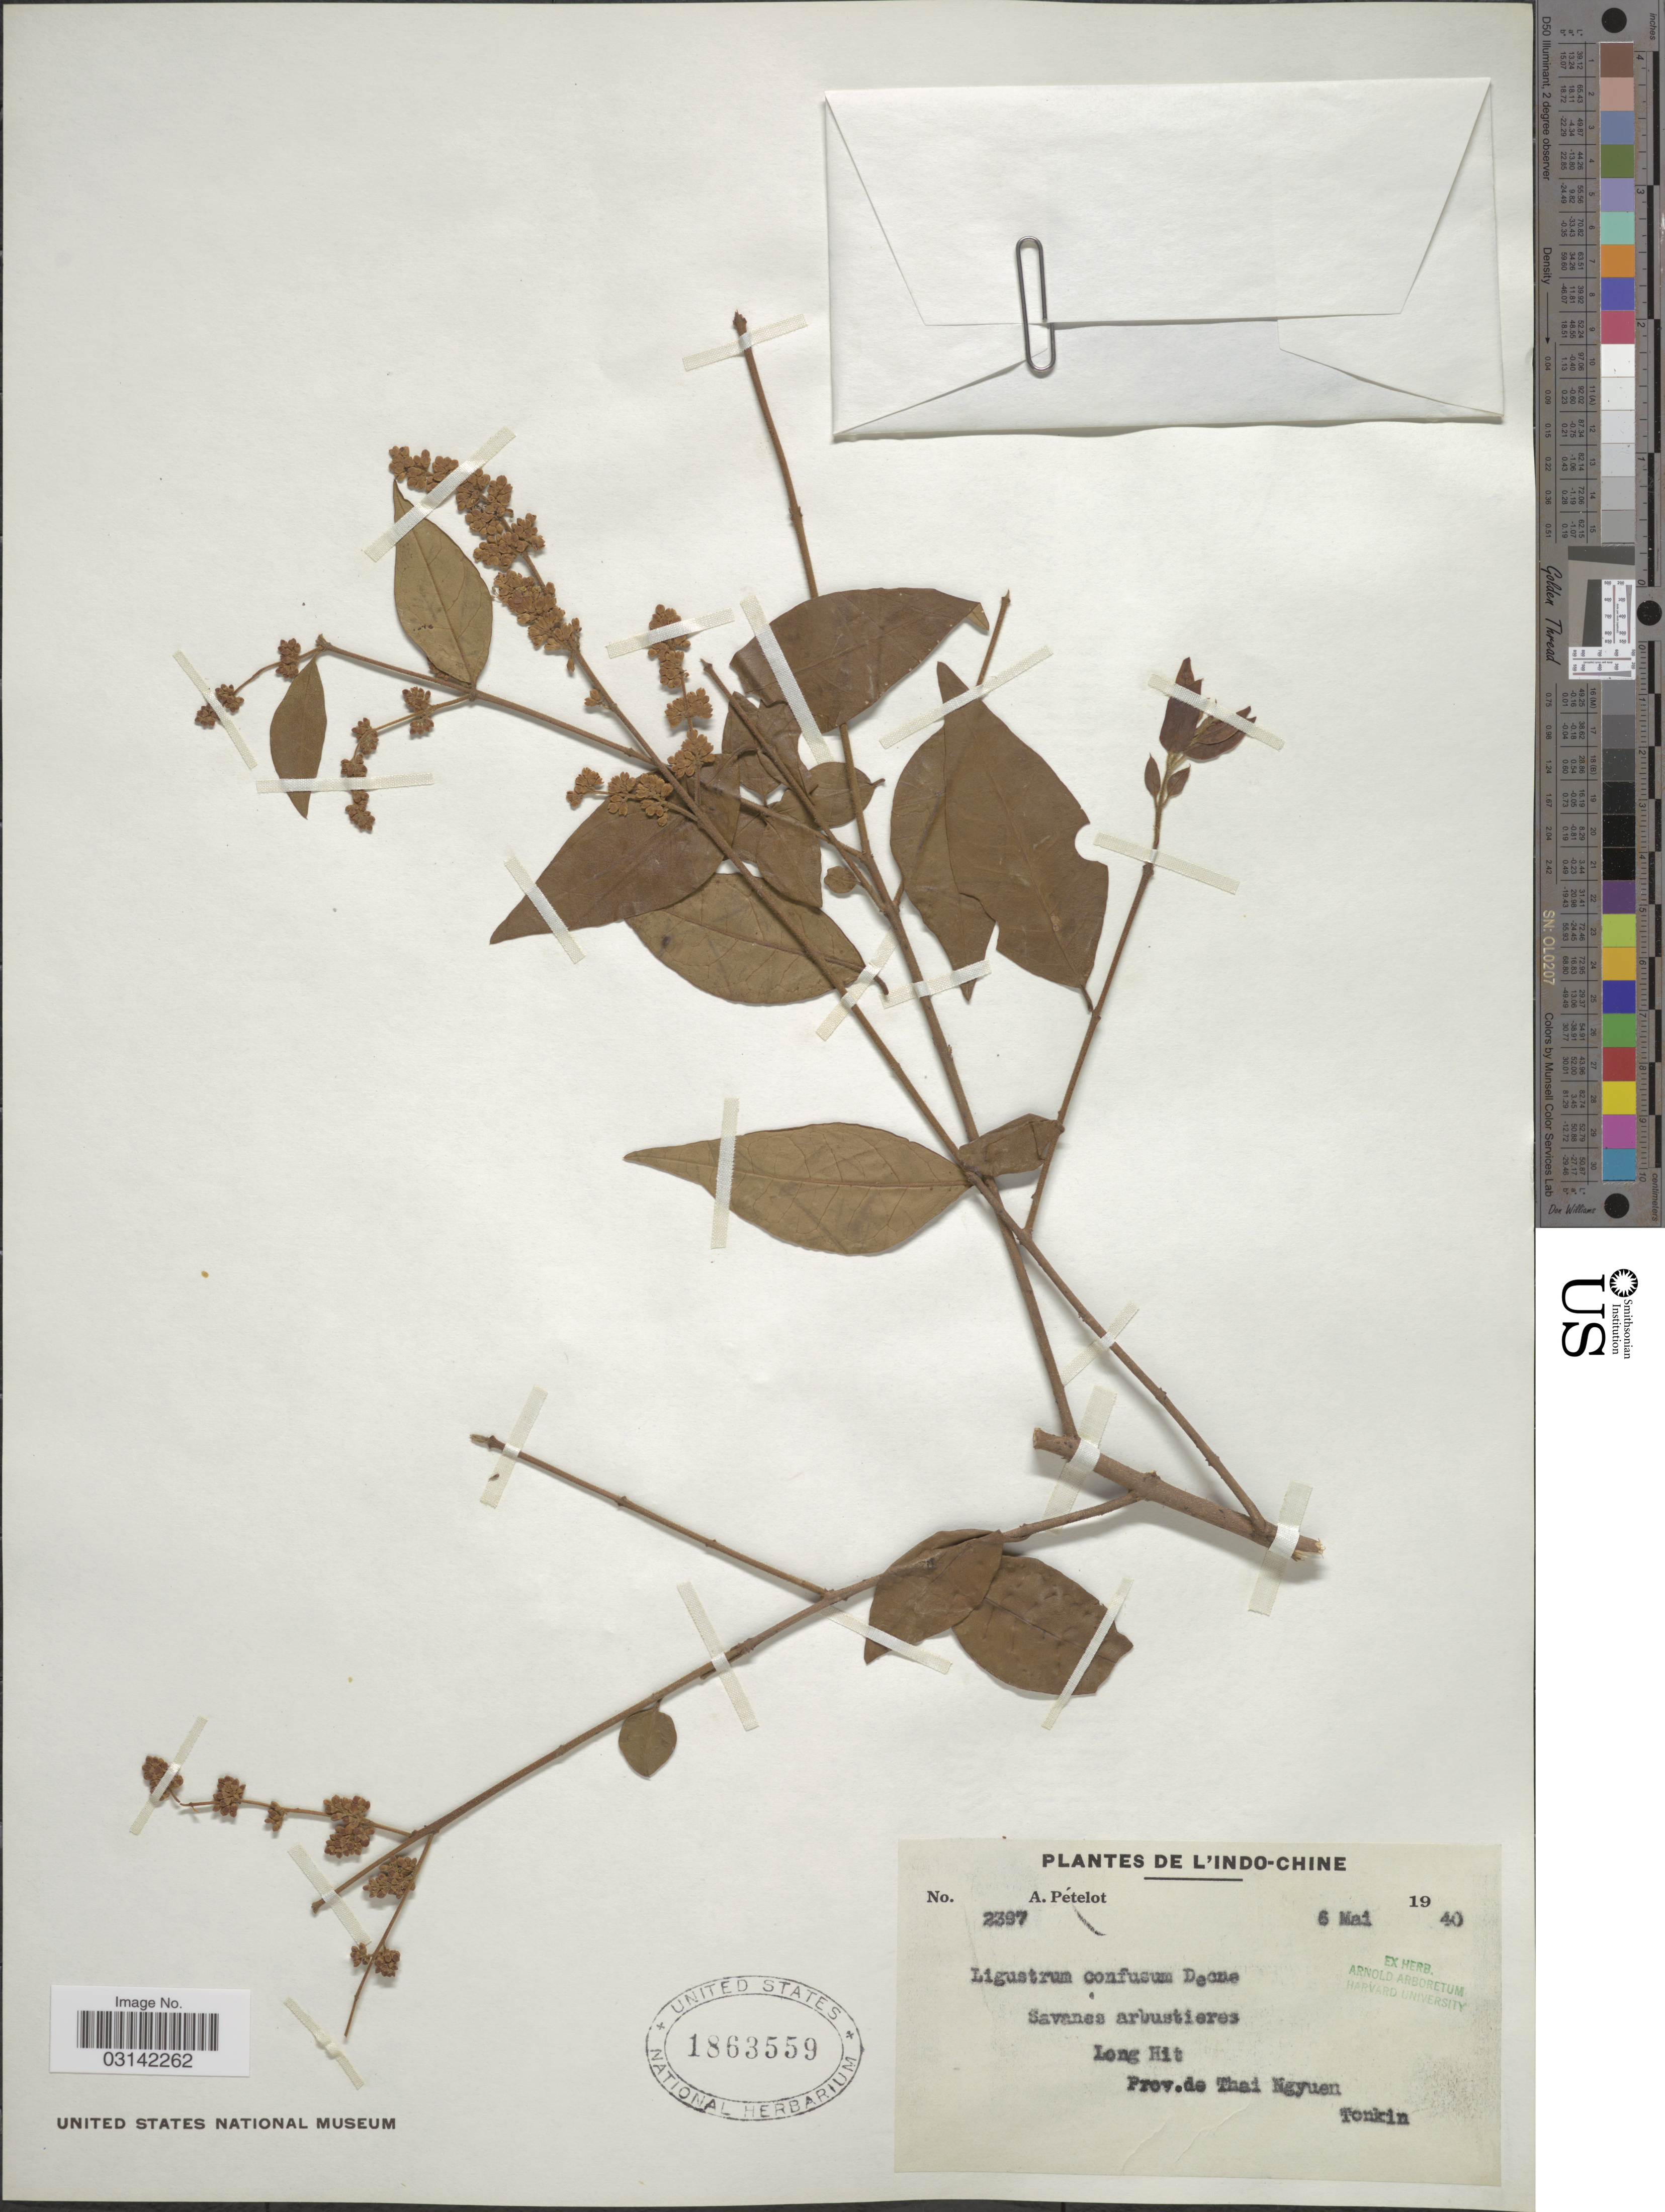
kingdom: Plantae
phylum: Tracheophyta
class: Magnoliopsida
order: Lamiales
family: Oleaceae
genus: Ligustrum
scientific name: Ligustrum confusum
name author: Decne.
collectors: A. Petelot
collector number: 2397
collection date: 1940-05-06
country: Vietnam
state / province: Thai Nguyen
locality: Indo-Chine. Long Hit. Prov. de Thai Ngyuen. Tonkin.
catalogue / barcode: US 1863559